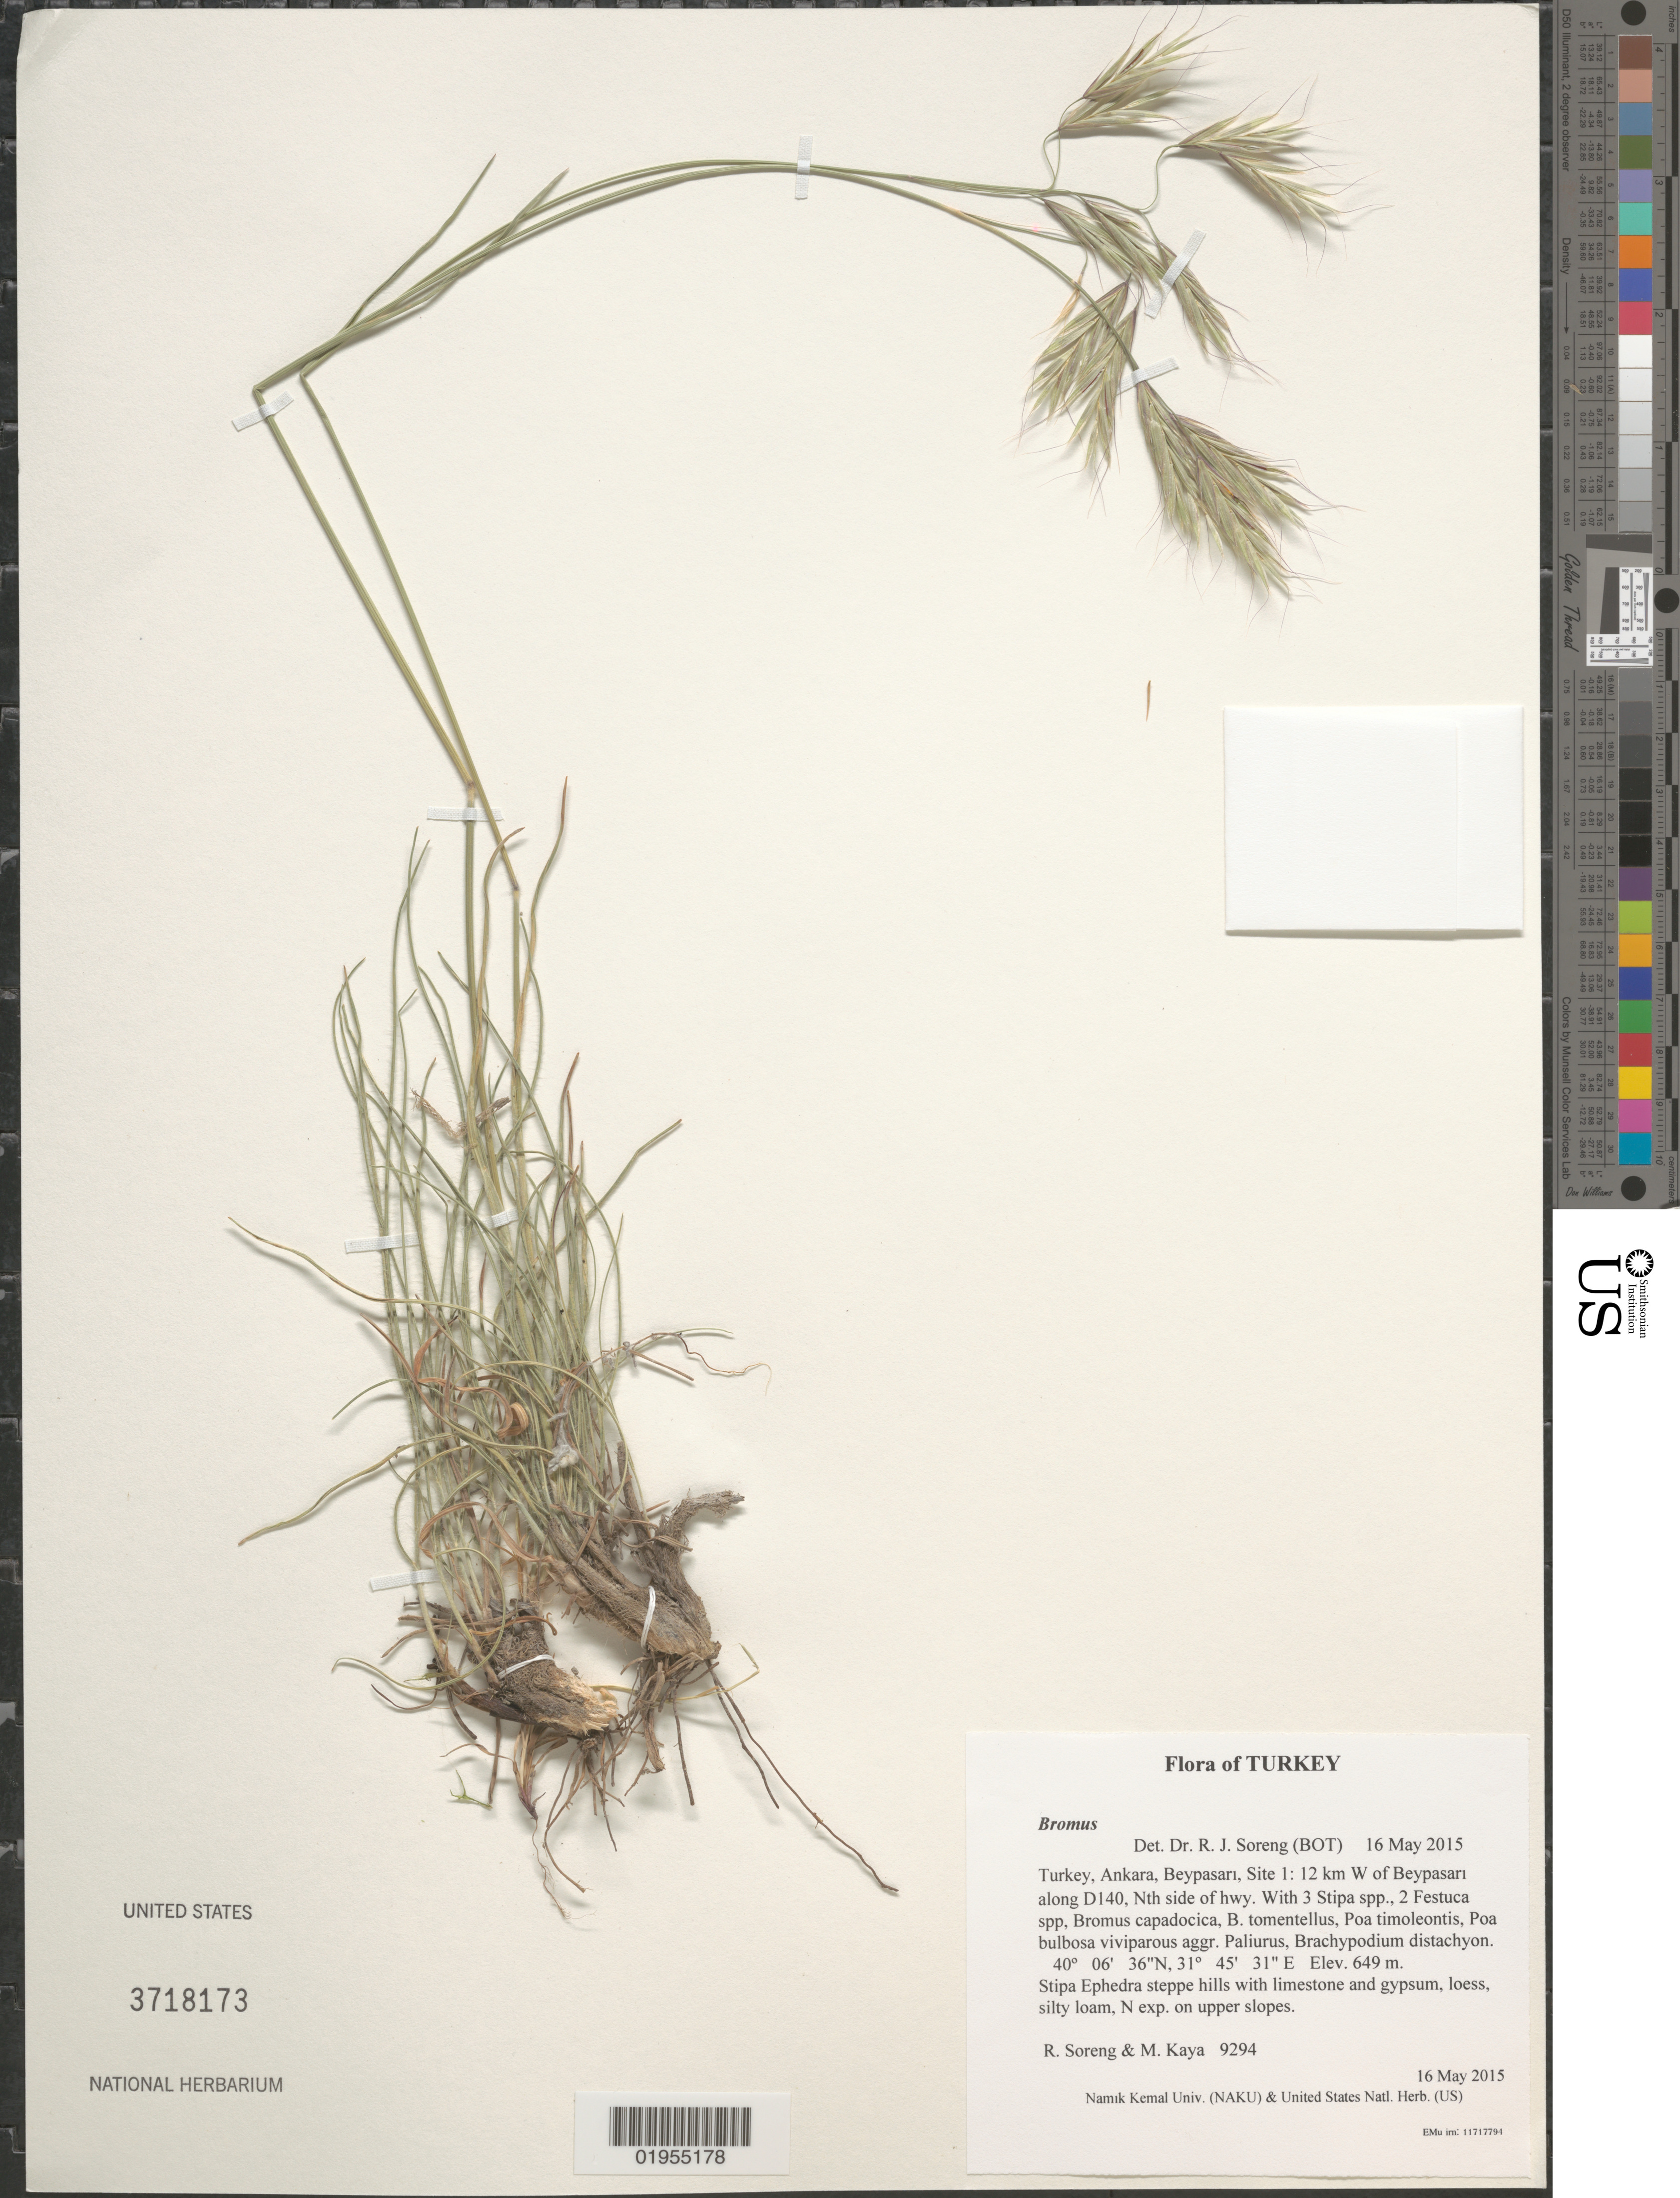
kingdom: Plantae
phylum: Tracheophyta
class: Liliopsida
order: Poales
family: Poaceae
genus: Bromus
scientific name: Bromus sp.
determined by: Soreng, Robert J., Research Associate (BOT), Smithsonian Institution - National Museum of Natural History (UNITED STATES)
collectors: R. J. Soreng & M. Kaya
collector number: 9294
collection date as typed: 2015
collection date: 2015-05-16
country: Turkey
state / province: Ankara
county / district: Beypasari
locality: Site 1: 12 km W of Beypasari along D140, Nth side of hwy.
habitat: Stipa Ephedra steppe hills with limestone and gypsum, loess, silty loam, N exp. on upper slopes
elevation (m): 649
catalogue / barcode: US 3718173